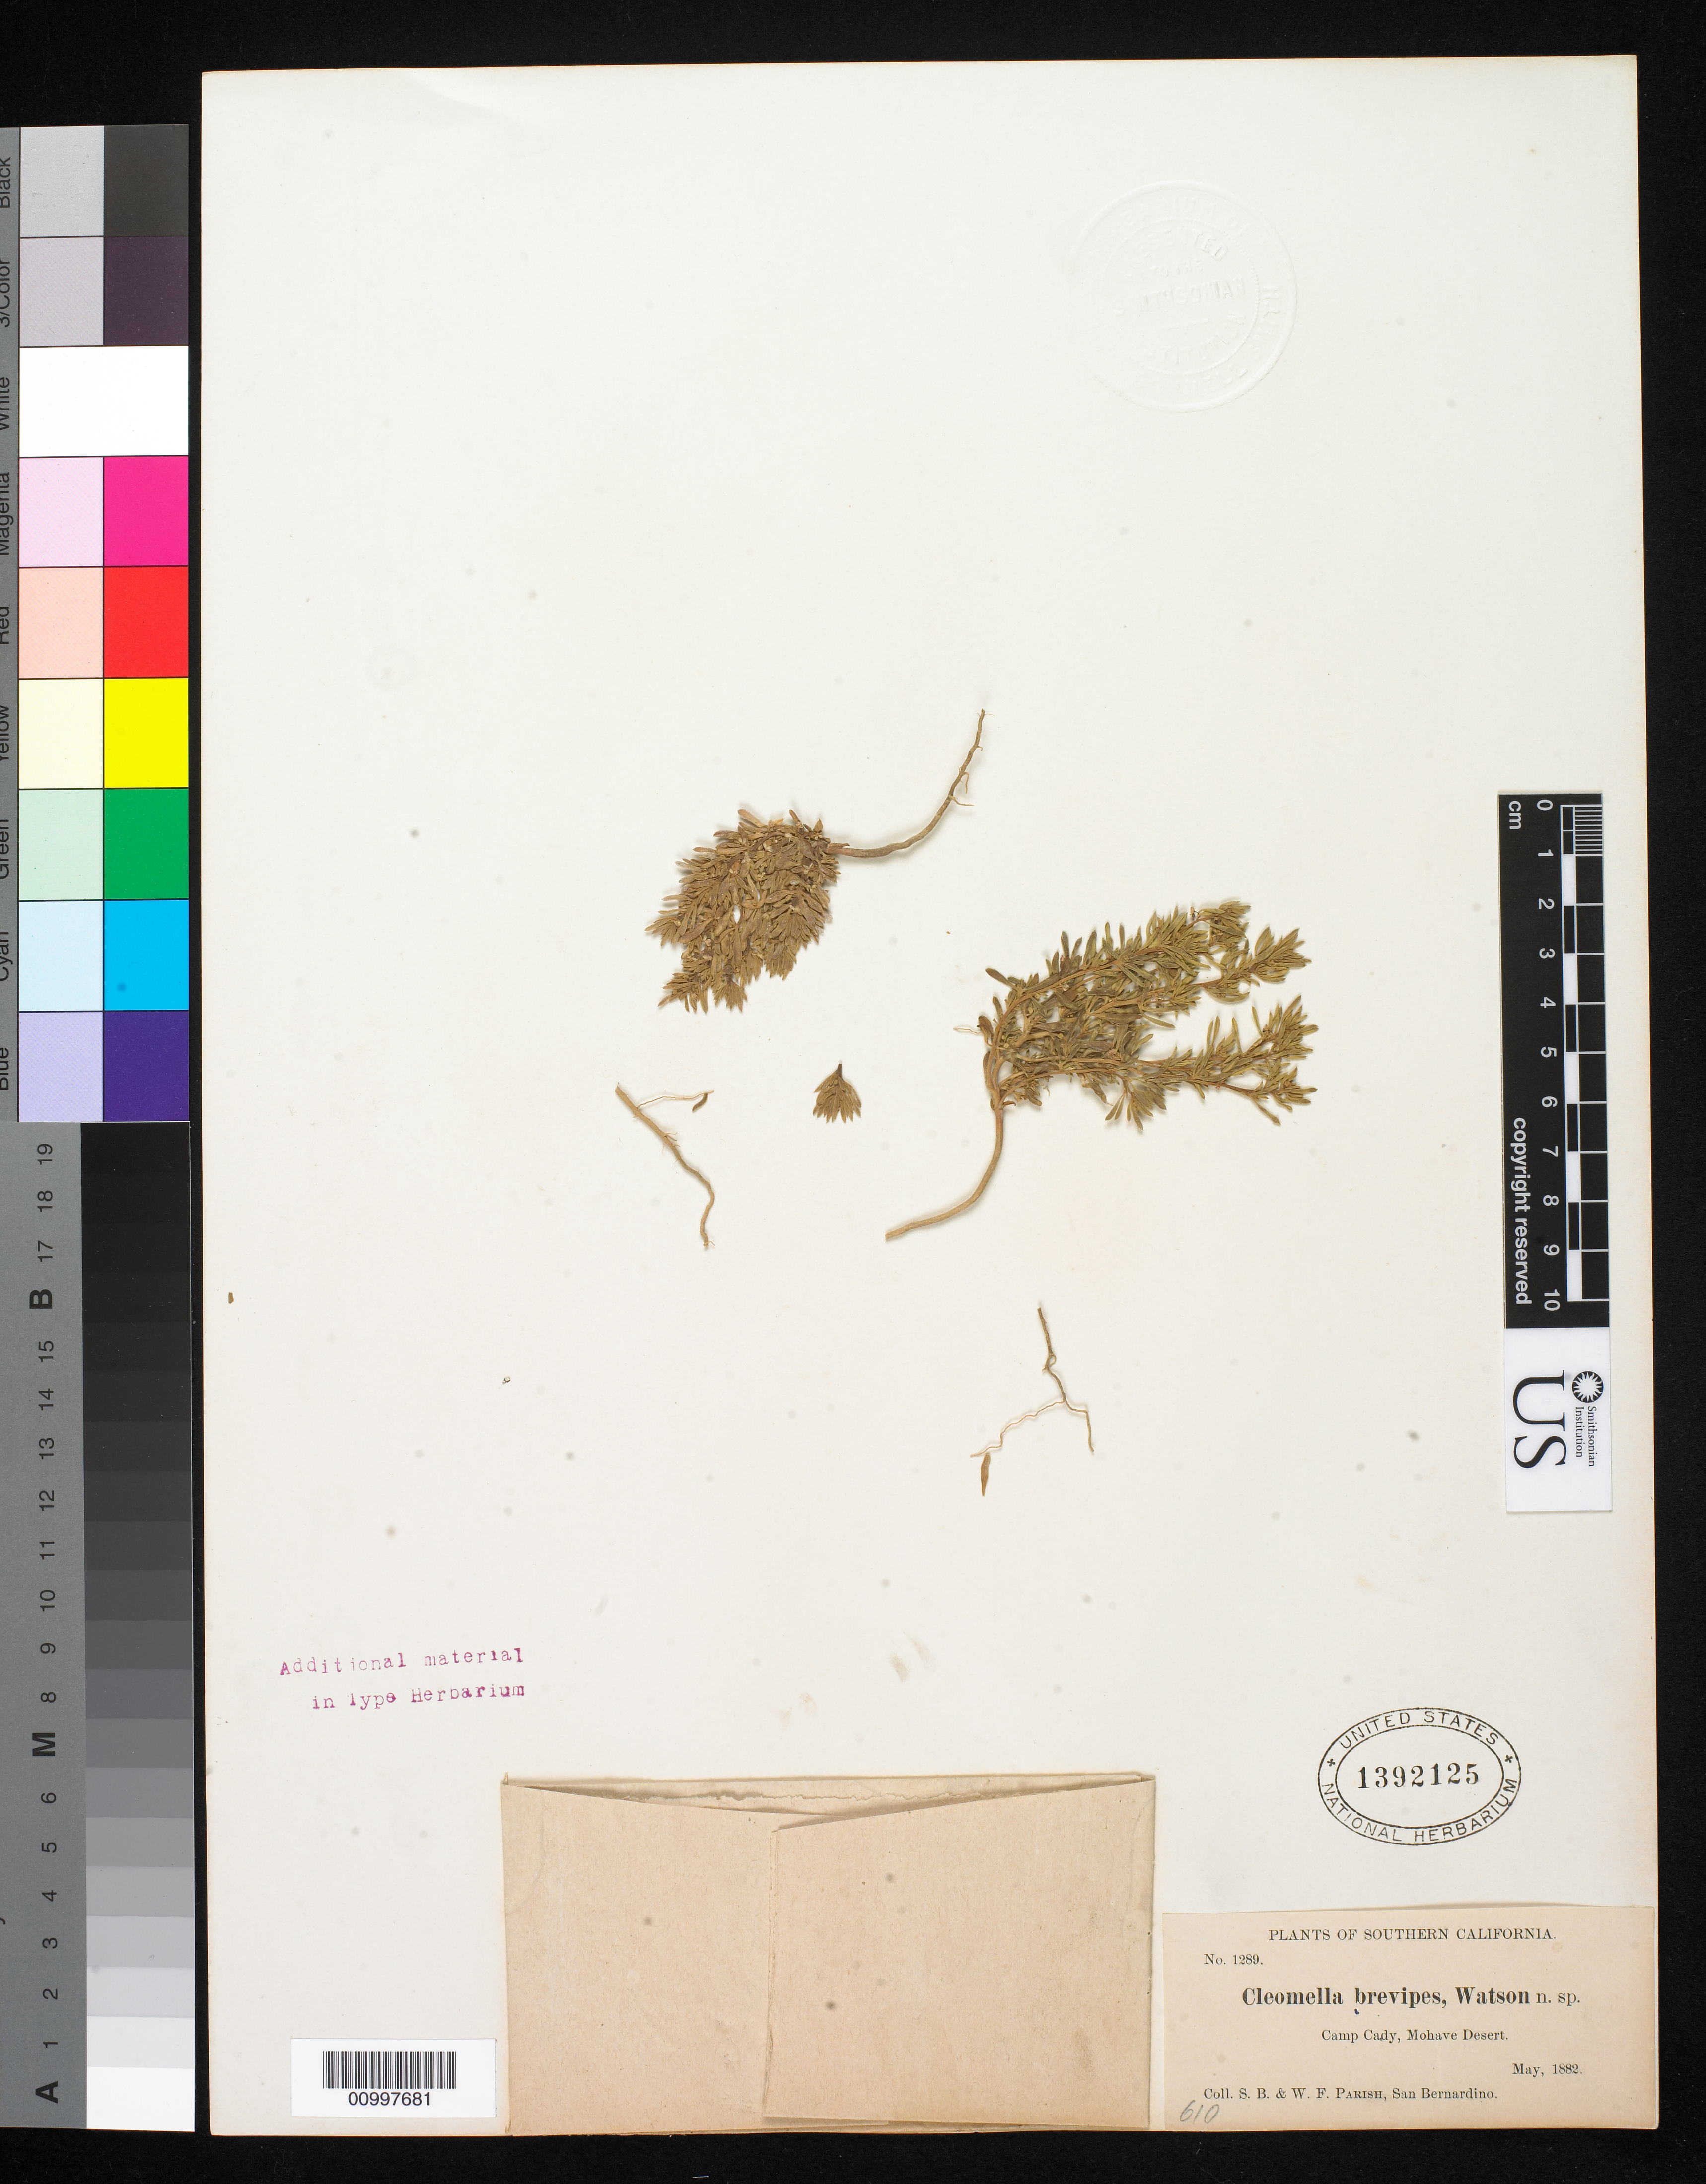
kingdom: Plantae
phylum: Tracheophyta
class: Magnoliopsida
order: Brassicales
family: Cleomaceae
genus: Cleomella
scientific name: Cleomella brevipes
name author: S. Watson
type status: Type Collection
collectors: S. B. Parish & W. F. Parish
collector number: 1289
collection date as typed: May 1882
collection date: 1882-05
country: United States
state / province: California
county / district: Kern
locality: Camp Cady, Mohave Desert.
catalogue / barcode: US 1392125